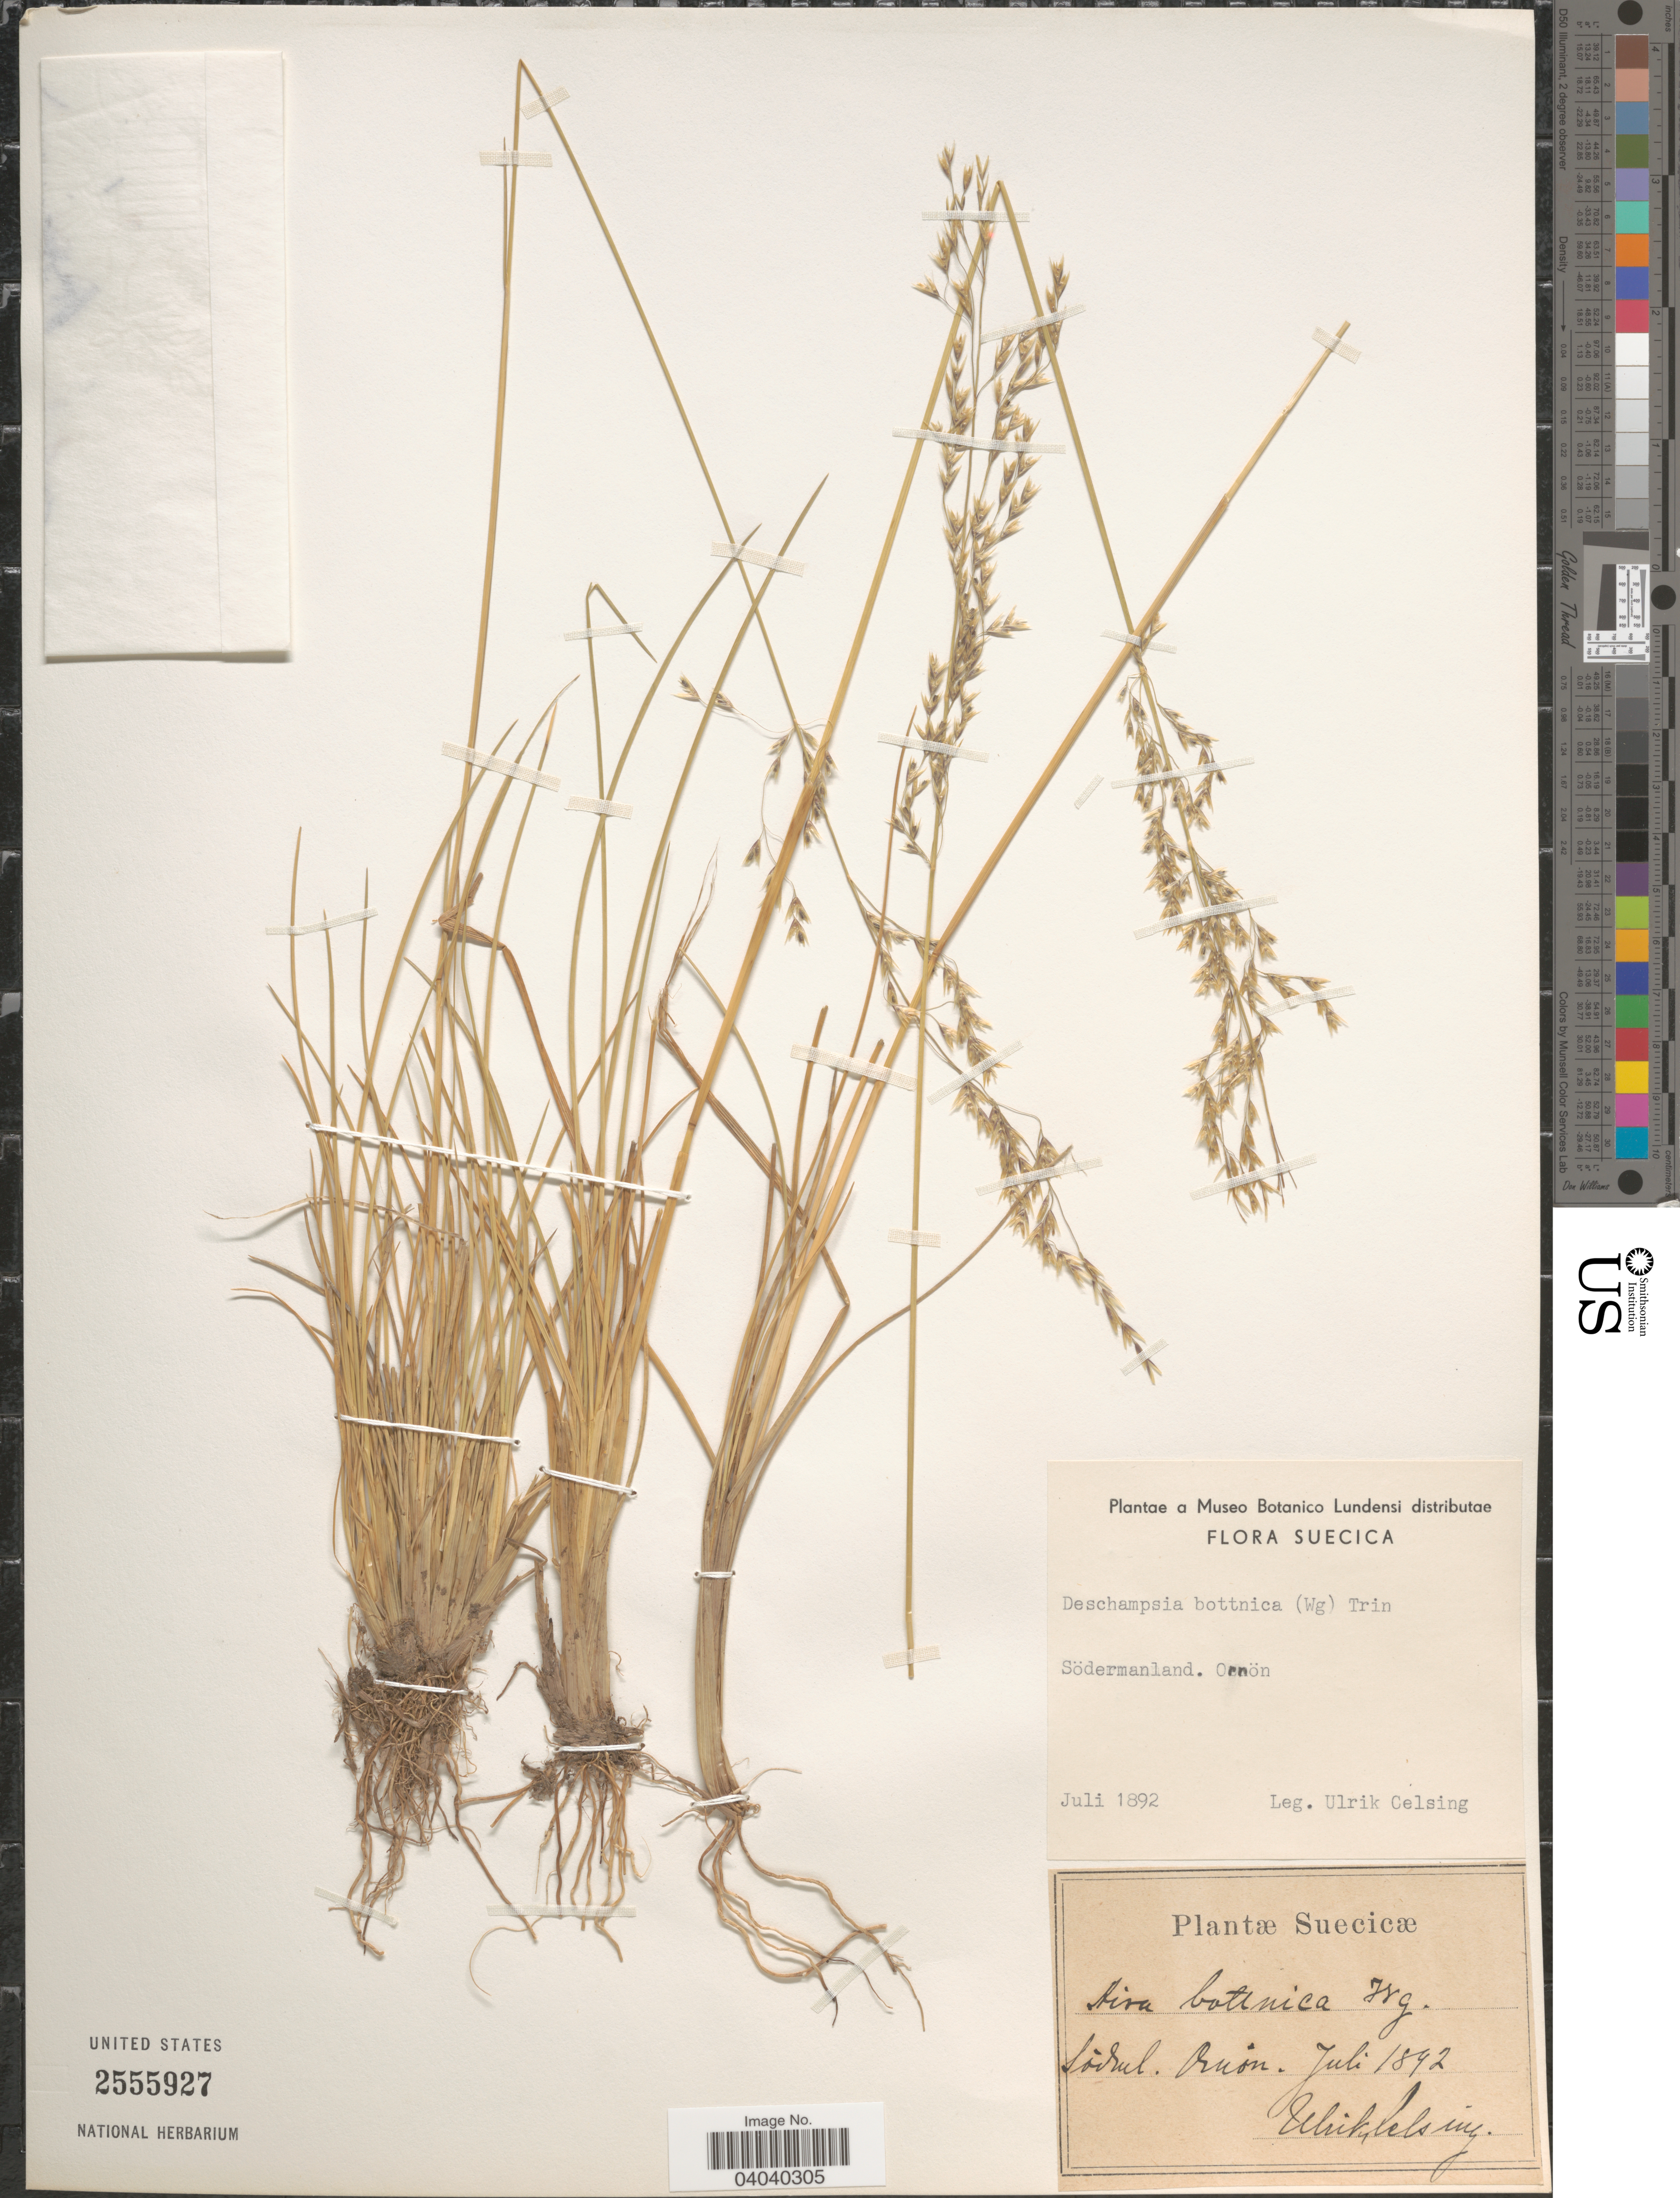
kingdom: Plantae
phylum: Tracheophyta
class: Liliopsida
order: Poales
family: Poaceae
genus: Deschampsia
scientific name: Deschampsia bottnica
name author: (Wahlenb.) Trin.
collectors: U. Celsing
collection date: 1892-07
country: Sweden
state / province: Sodermanland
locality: Suecica. Södermanland. Ornön.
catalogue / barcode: US 2555927